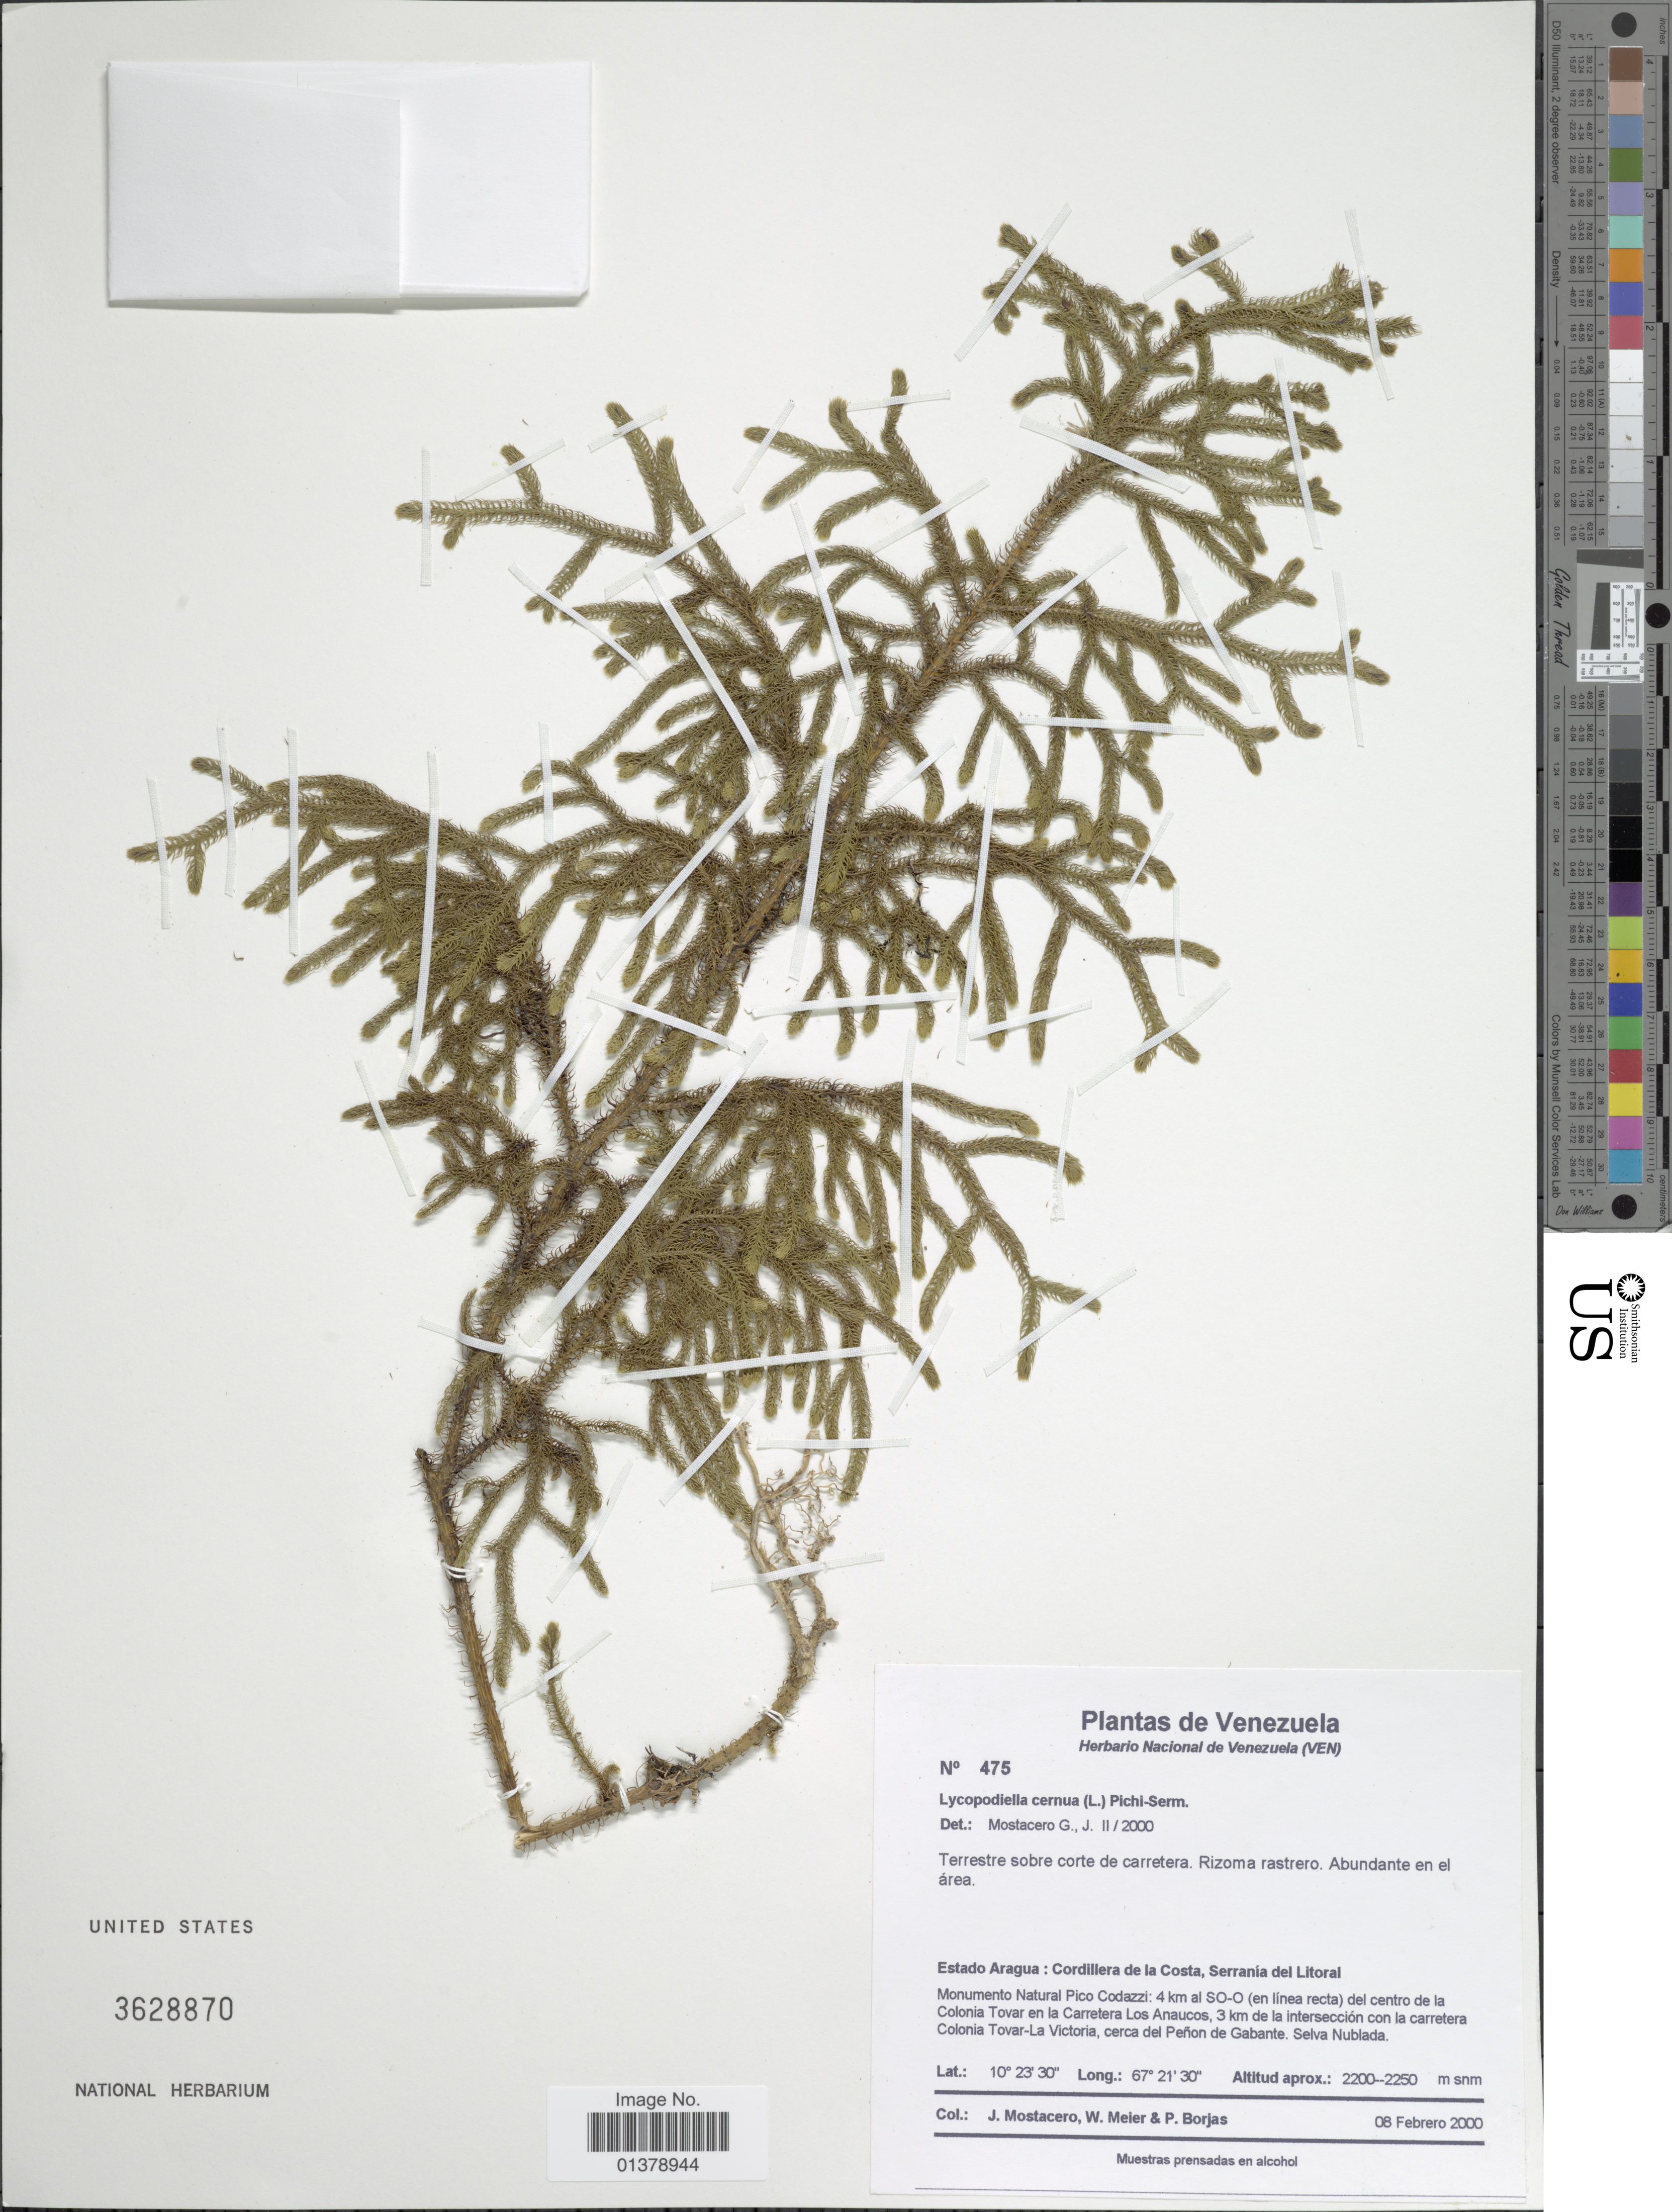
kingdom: Plantae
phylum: Tracheophyta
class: Lycopodiopsida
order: Lycopodiales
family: Lycopodiaceae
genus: Palhinhaea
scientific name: Palhinhaea cernua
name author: (L.) Vasc. & Franco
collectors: J. Mostacero, W. Meier & P. Borjas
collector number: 475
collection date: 2000-02-08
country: Venezuela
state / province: Aragua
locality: Terrestre sobre corte de carretera, Rizoma rastero, abundante en el área, Estado Aragua: Cordillera de la Costa, Serrania del Litoral, Monumento Natural Pico Codazzi: 4km al SO-O(en linea recta) del centro de la Colonia Tovar en la Carretera Los Anaucos, 3km de la interseccion con la carretera Colonia Tovar-La Victoria, cerca del Penon de Gabante Selva Nublada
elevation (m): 2200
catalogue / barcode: US 3628870